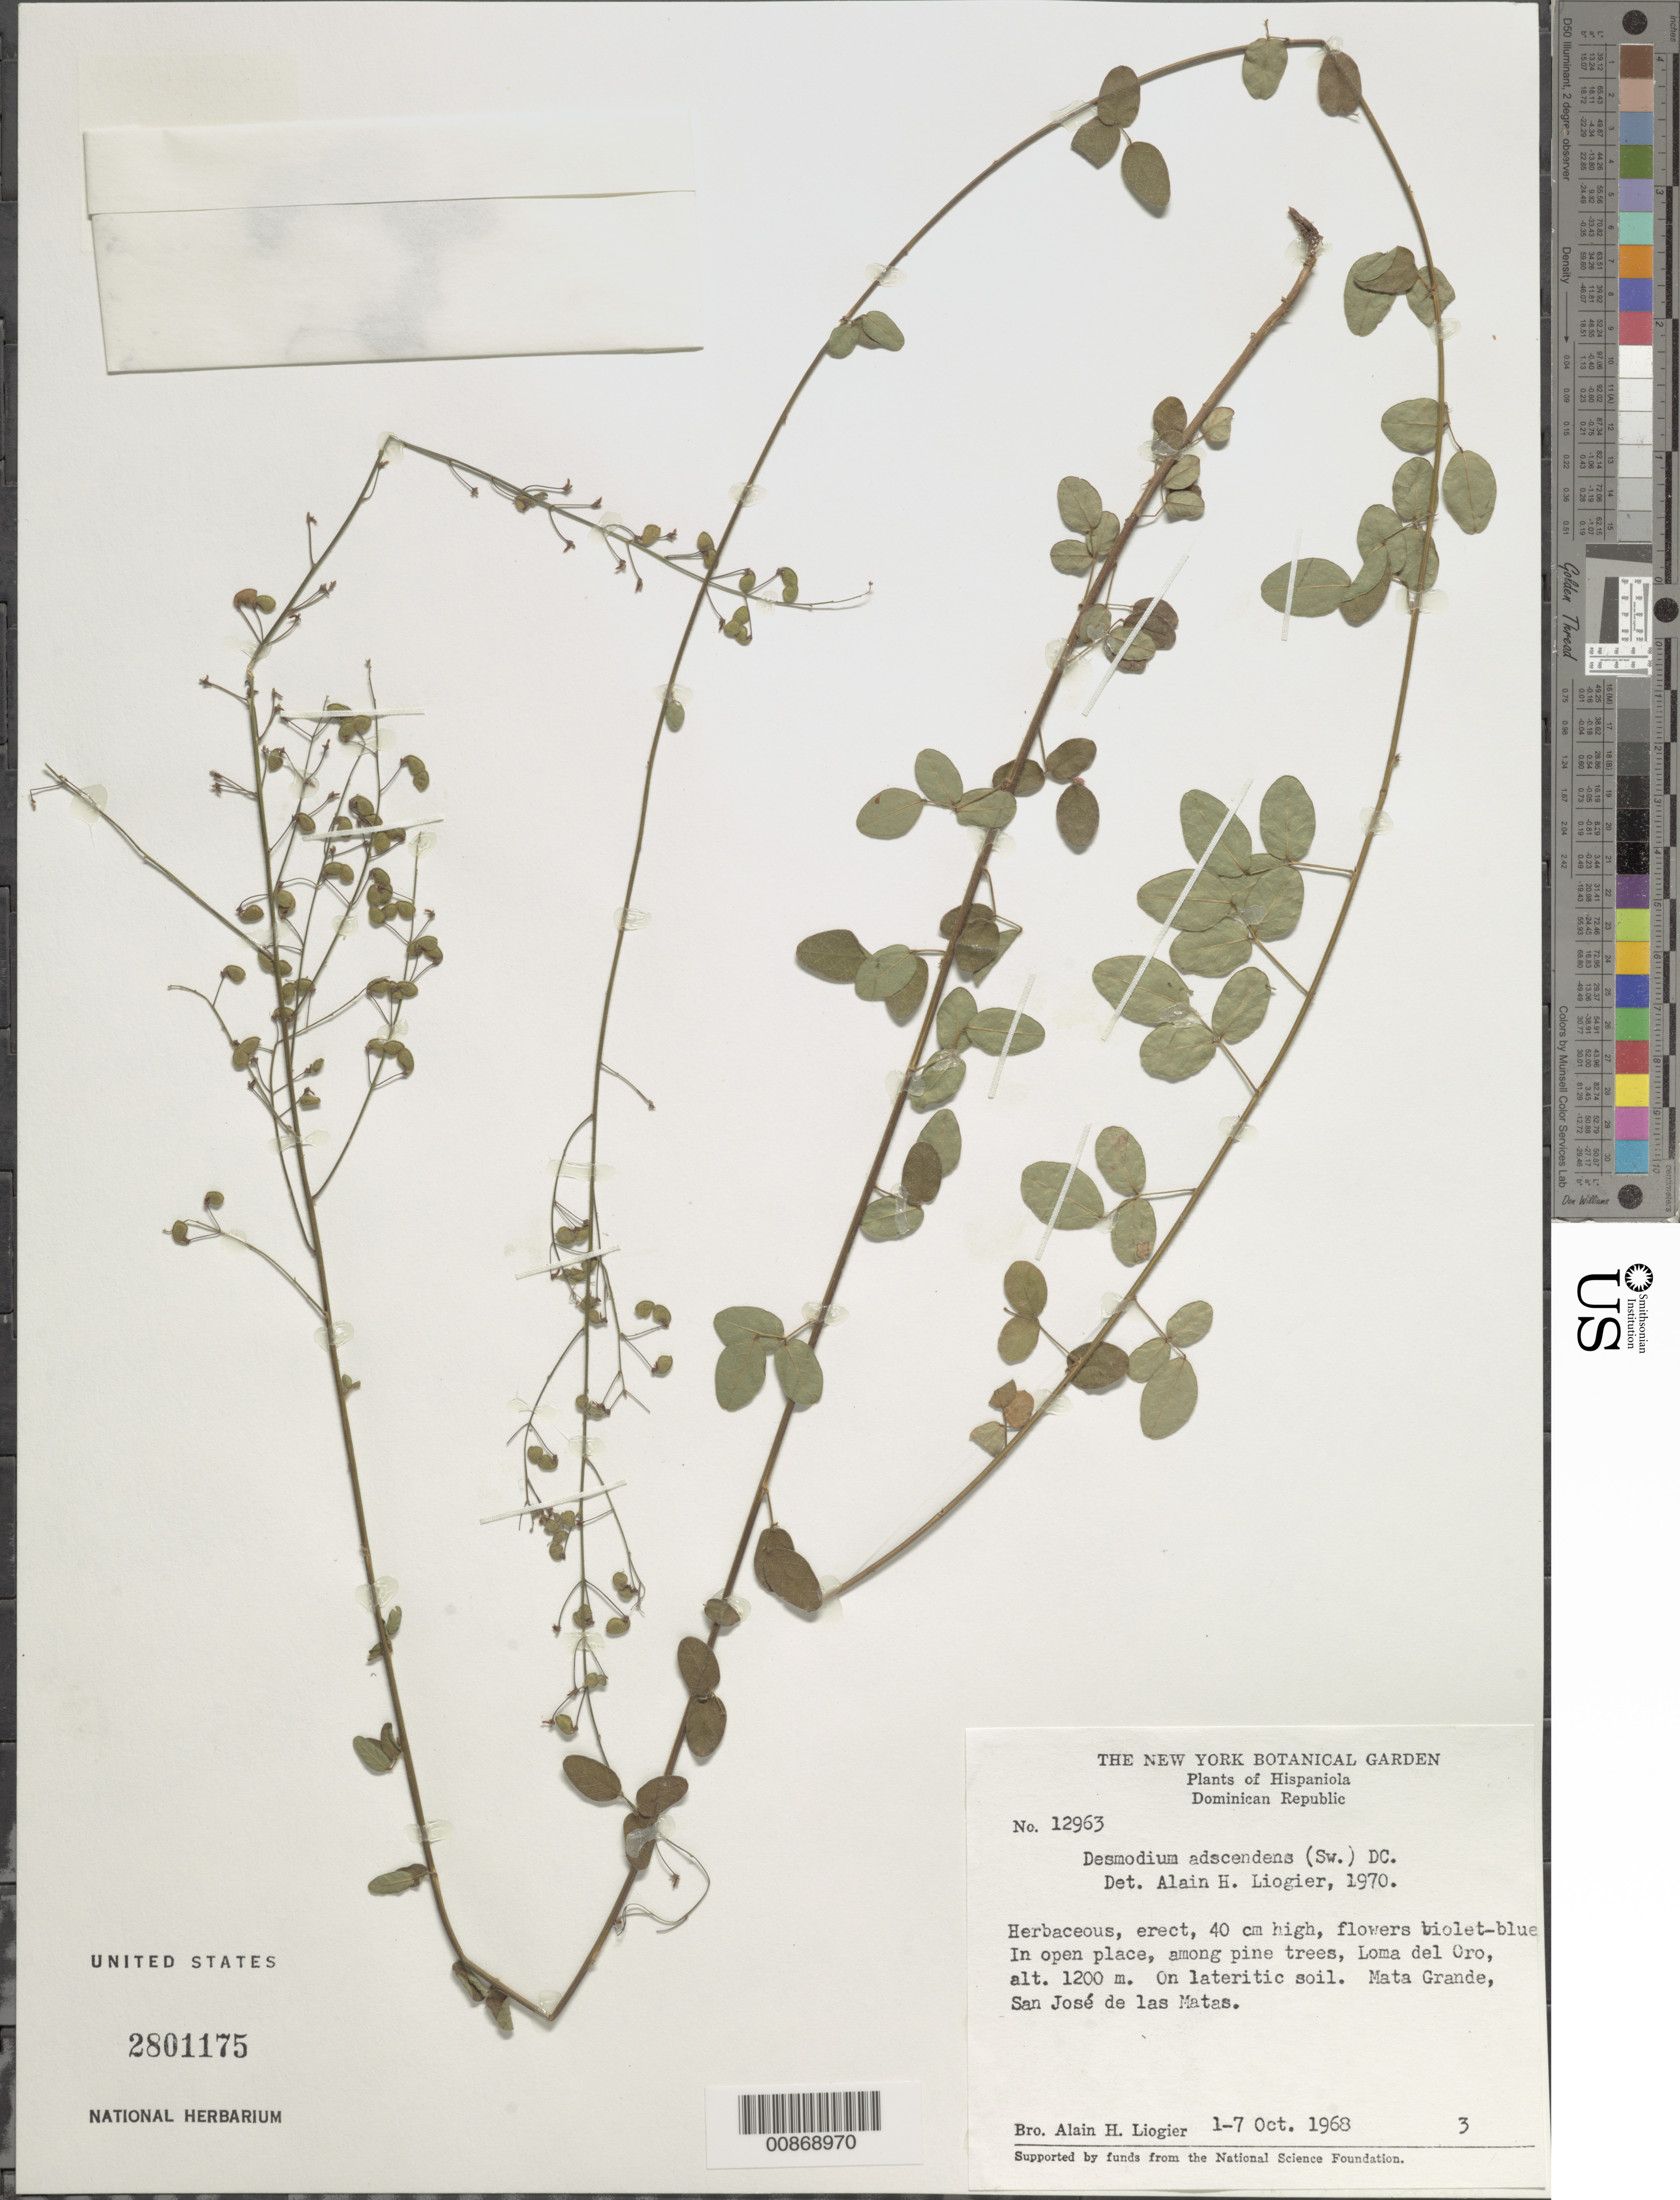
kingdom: Plantae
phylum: Tracheophyta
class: Magnoliopsida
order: Fabales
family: Fabaceae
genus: Grona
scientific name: Grona adscendens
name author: (Sw.) H. Ohashi & K. Ohashi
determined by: Strong, Mark T., (BOT), Smithsonian Institution - National Museum of Natural History (UNITED STATES)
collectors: A. H. Liogier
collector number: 12963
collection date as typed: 01 Oct 1968 to 07 Oct 1968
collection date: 1968-10-01/1968-10-07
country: Dominican Republic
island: Hispaniola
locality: Loma del Oro, Mata Grande, San José de las Matas.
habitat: In open place, among pine trees. On lateritic soil.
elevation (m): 1200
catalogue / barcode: US 2801175